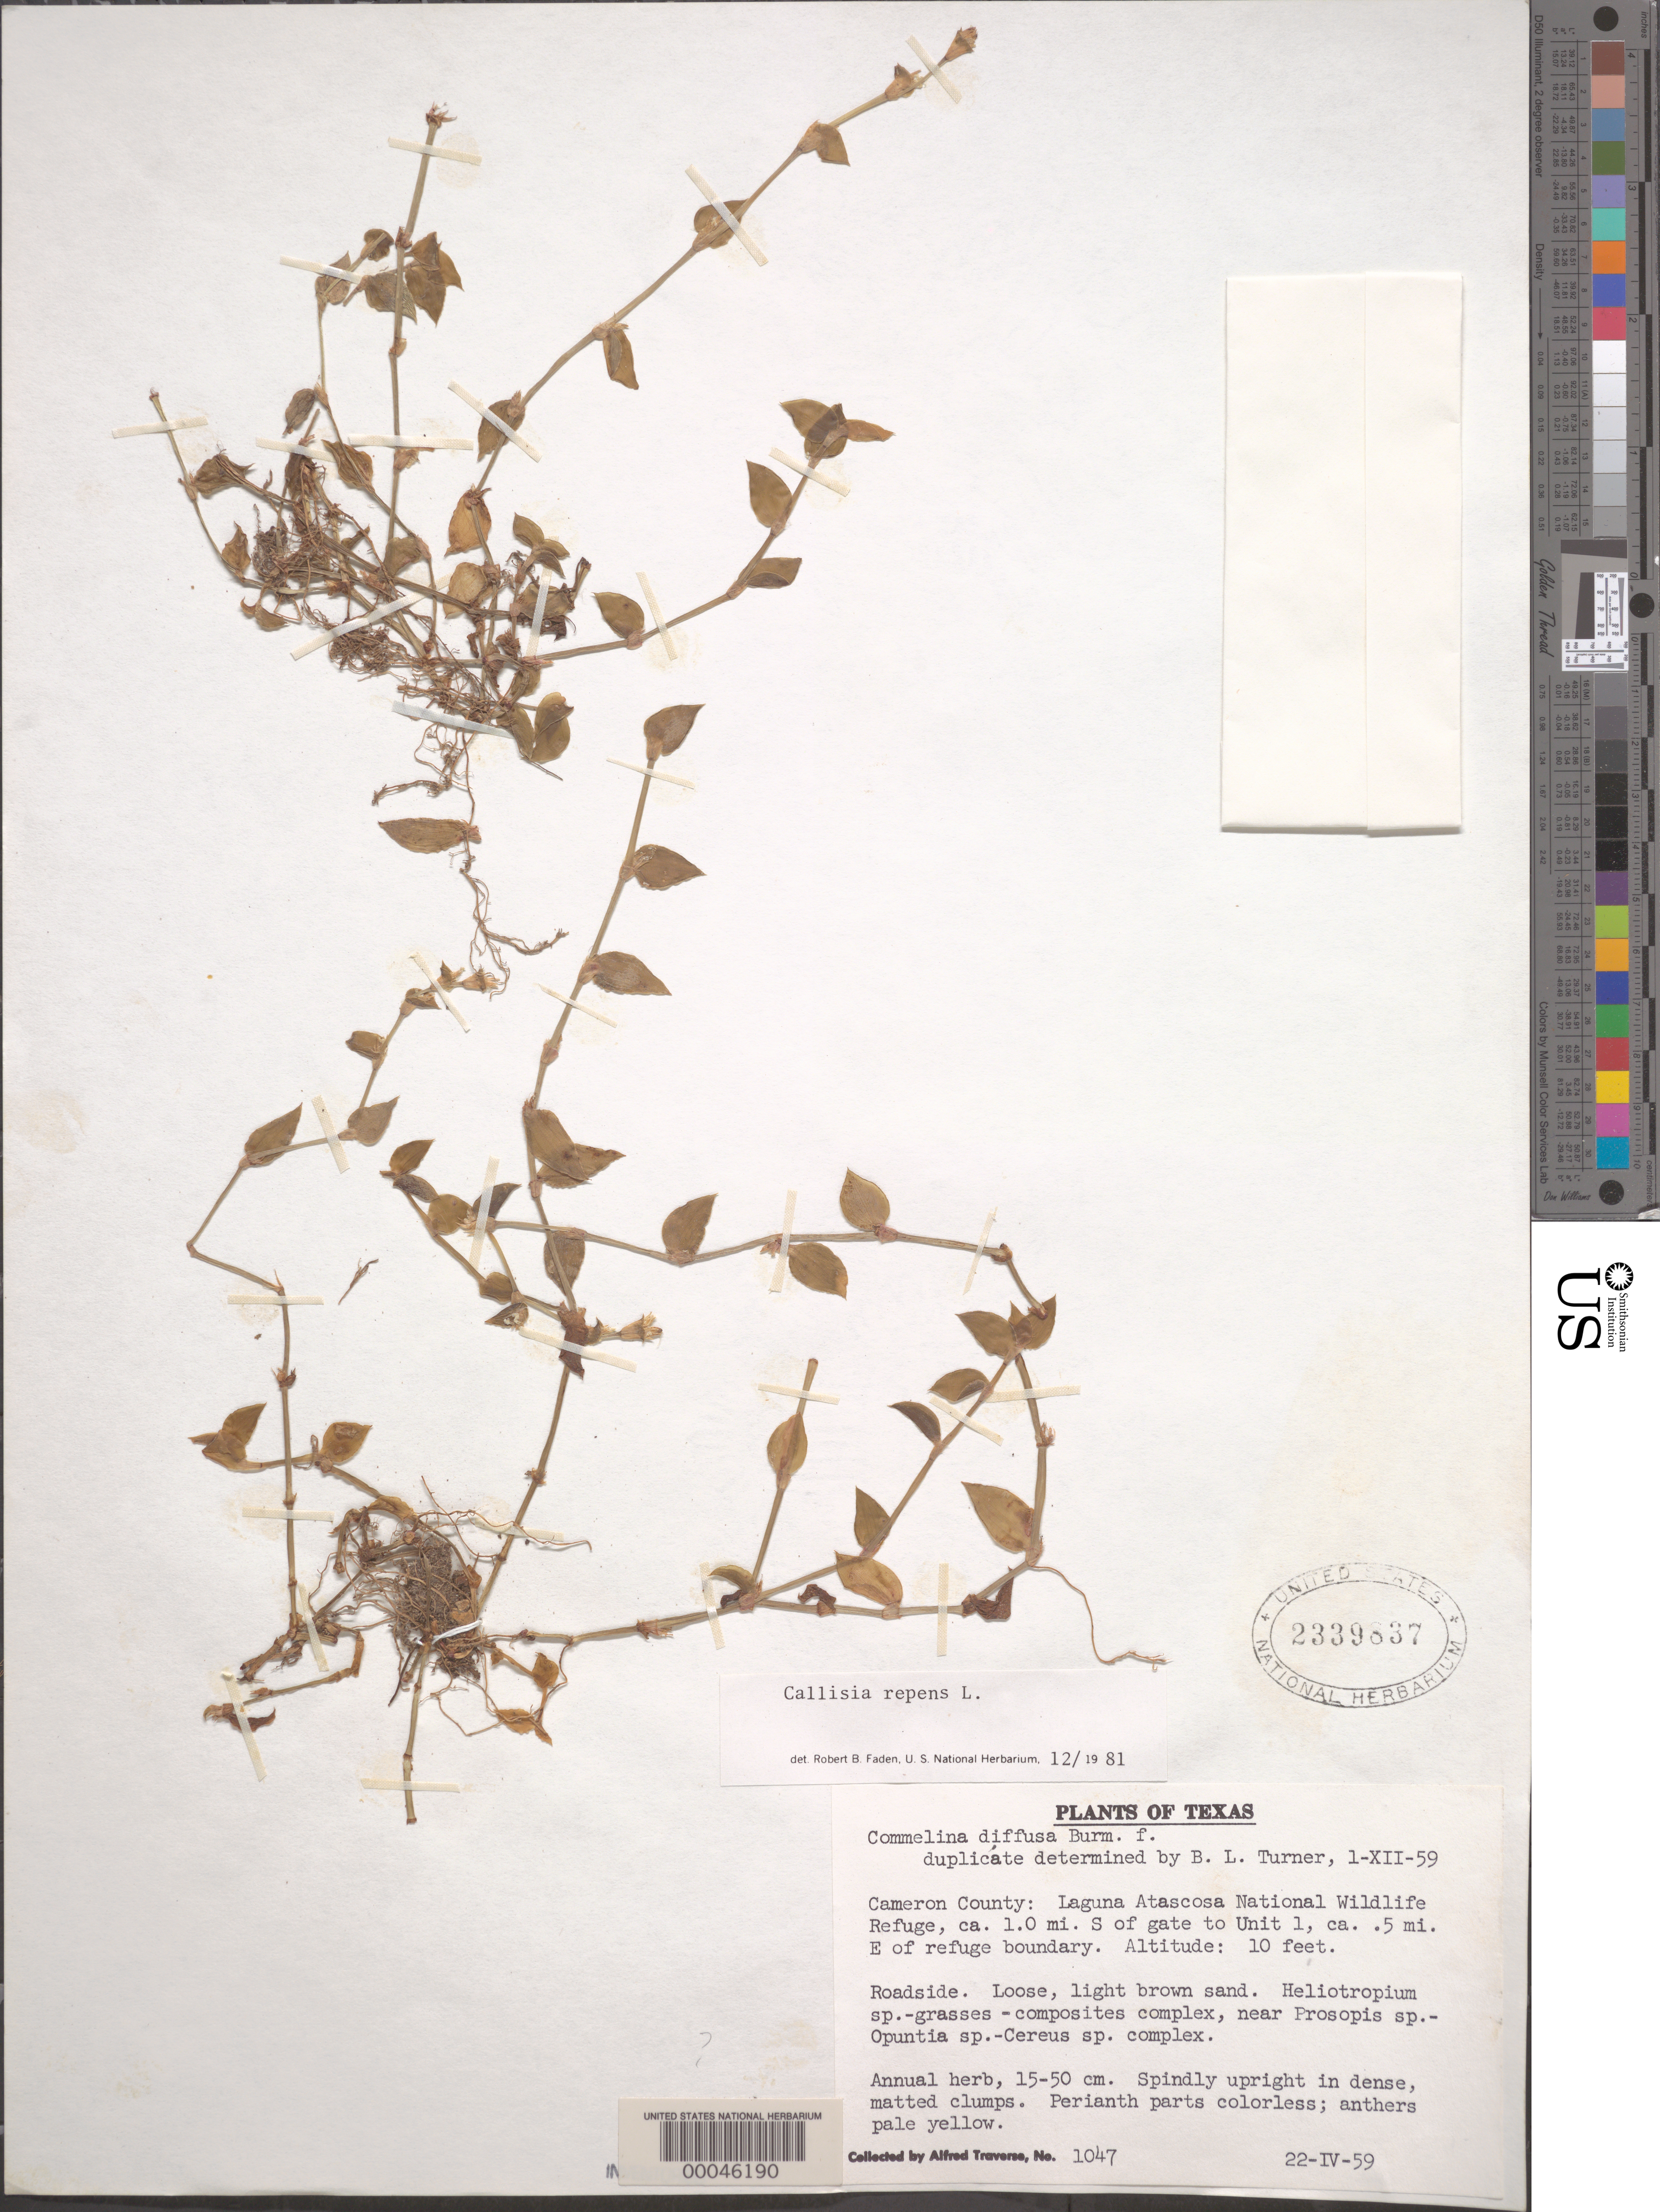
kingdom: Plantae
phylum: Tracheophyta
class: Liliopsida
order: Commelinales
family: Commelinaceae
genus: Callisia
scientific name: Callisia repens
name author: (Jacq.) L.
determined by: Faden, Robert B., (US), Smithsonian Institution - National Museum of Natural History (UNITED STATES)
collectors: A. Traverse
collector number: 1047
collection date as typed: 22 Apr 1959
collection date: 1959-04-22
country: United States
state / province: Texas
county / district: Cameron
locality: Laguna atascosa national wildlife refuge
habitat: Roadside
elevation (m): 3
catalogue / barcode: US 2339837